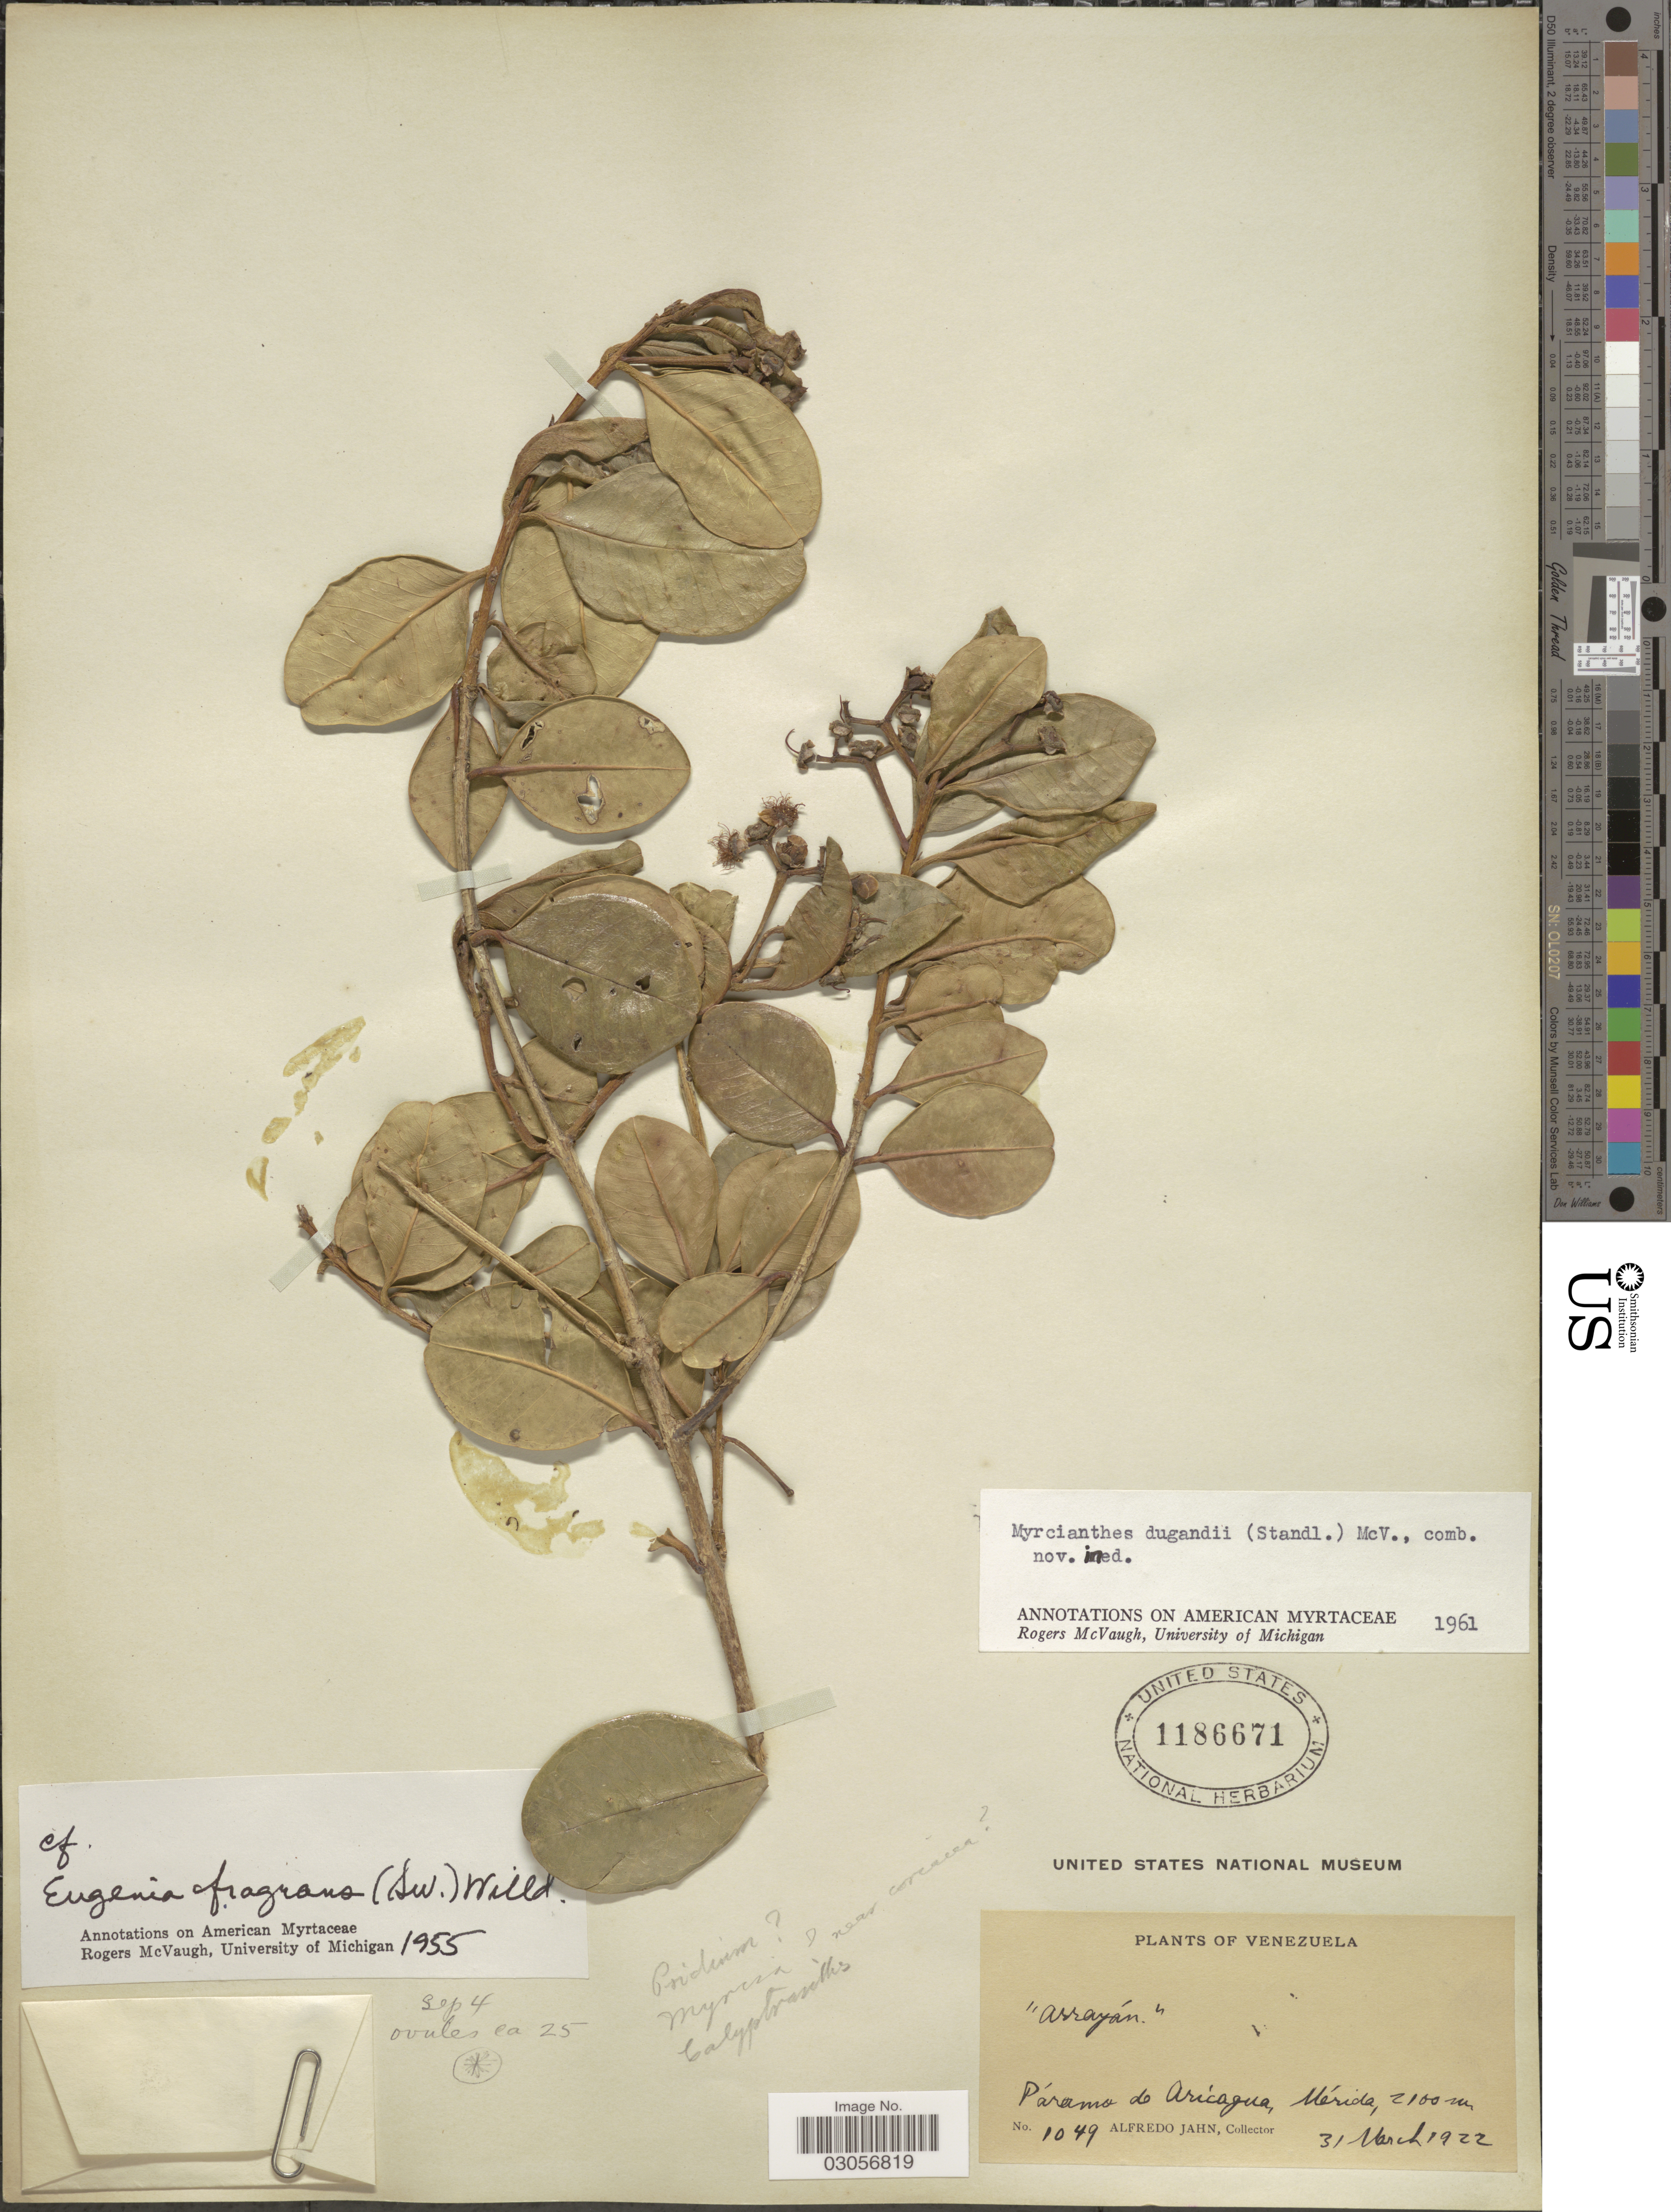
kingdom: Plantae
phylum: Tracheophyta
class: Magnoliopsida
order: Myrtales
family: Myrtaceae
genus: Myrcianthes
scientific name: Myrcianthes dugandii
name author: (Standl.) McVaugh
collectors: A. Jahn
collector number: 1049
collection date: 1922-03-31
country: Venezuela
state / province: Mérida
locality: Páramo de Aricagua, Mérida.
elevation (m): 2100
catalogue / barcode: US 1186671